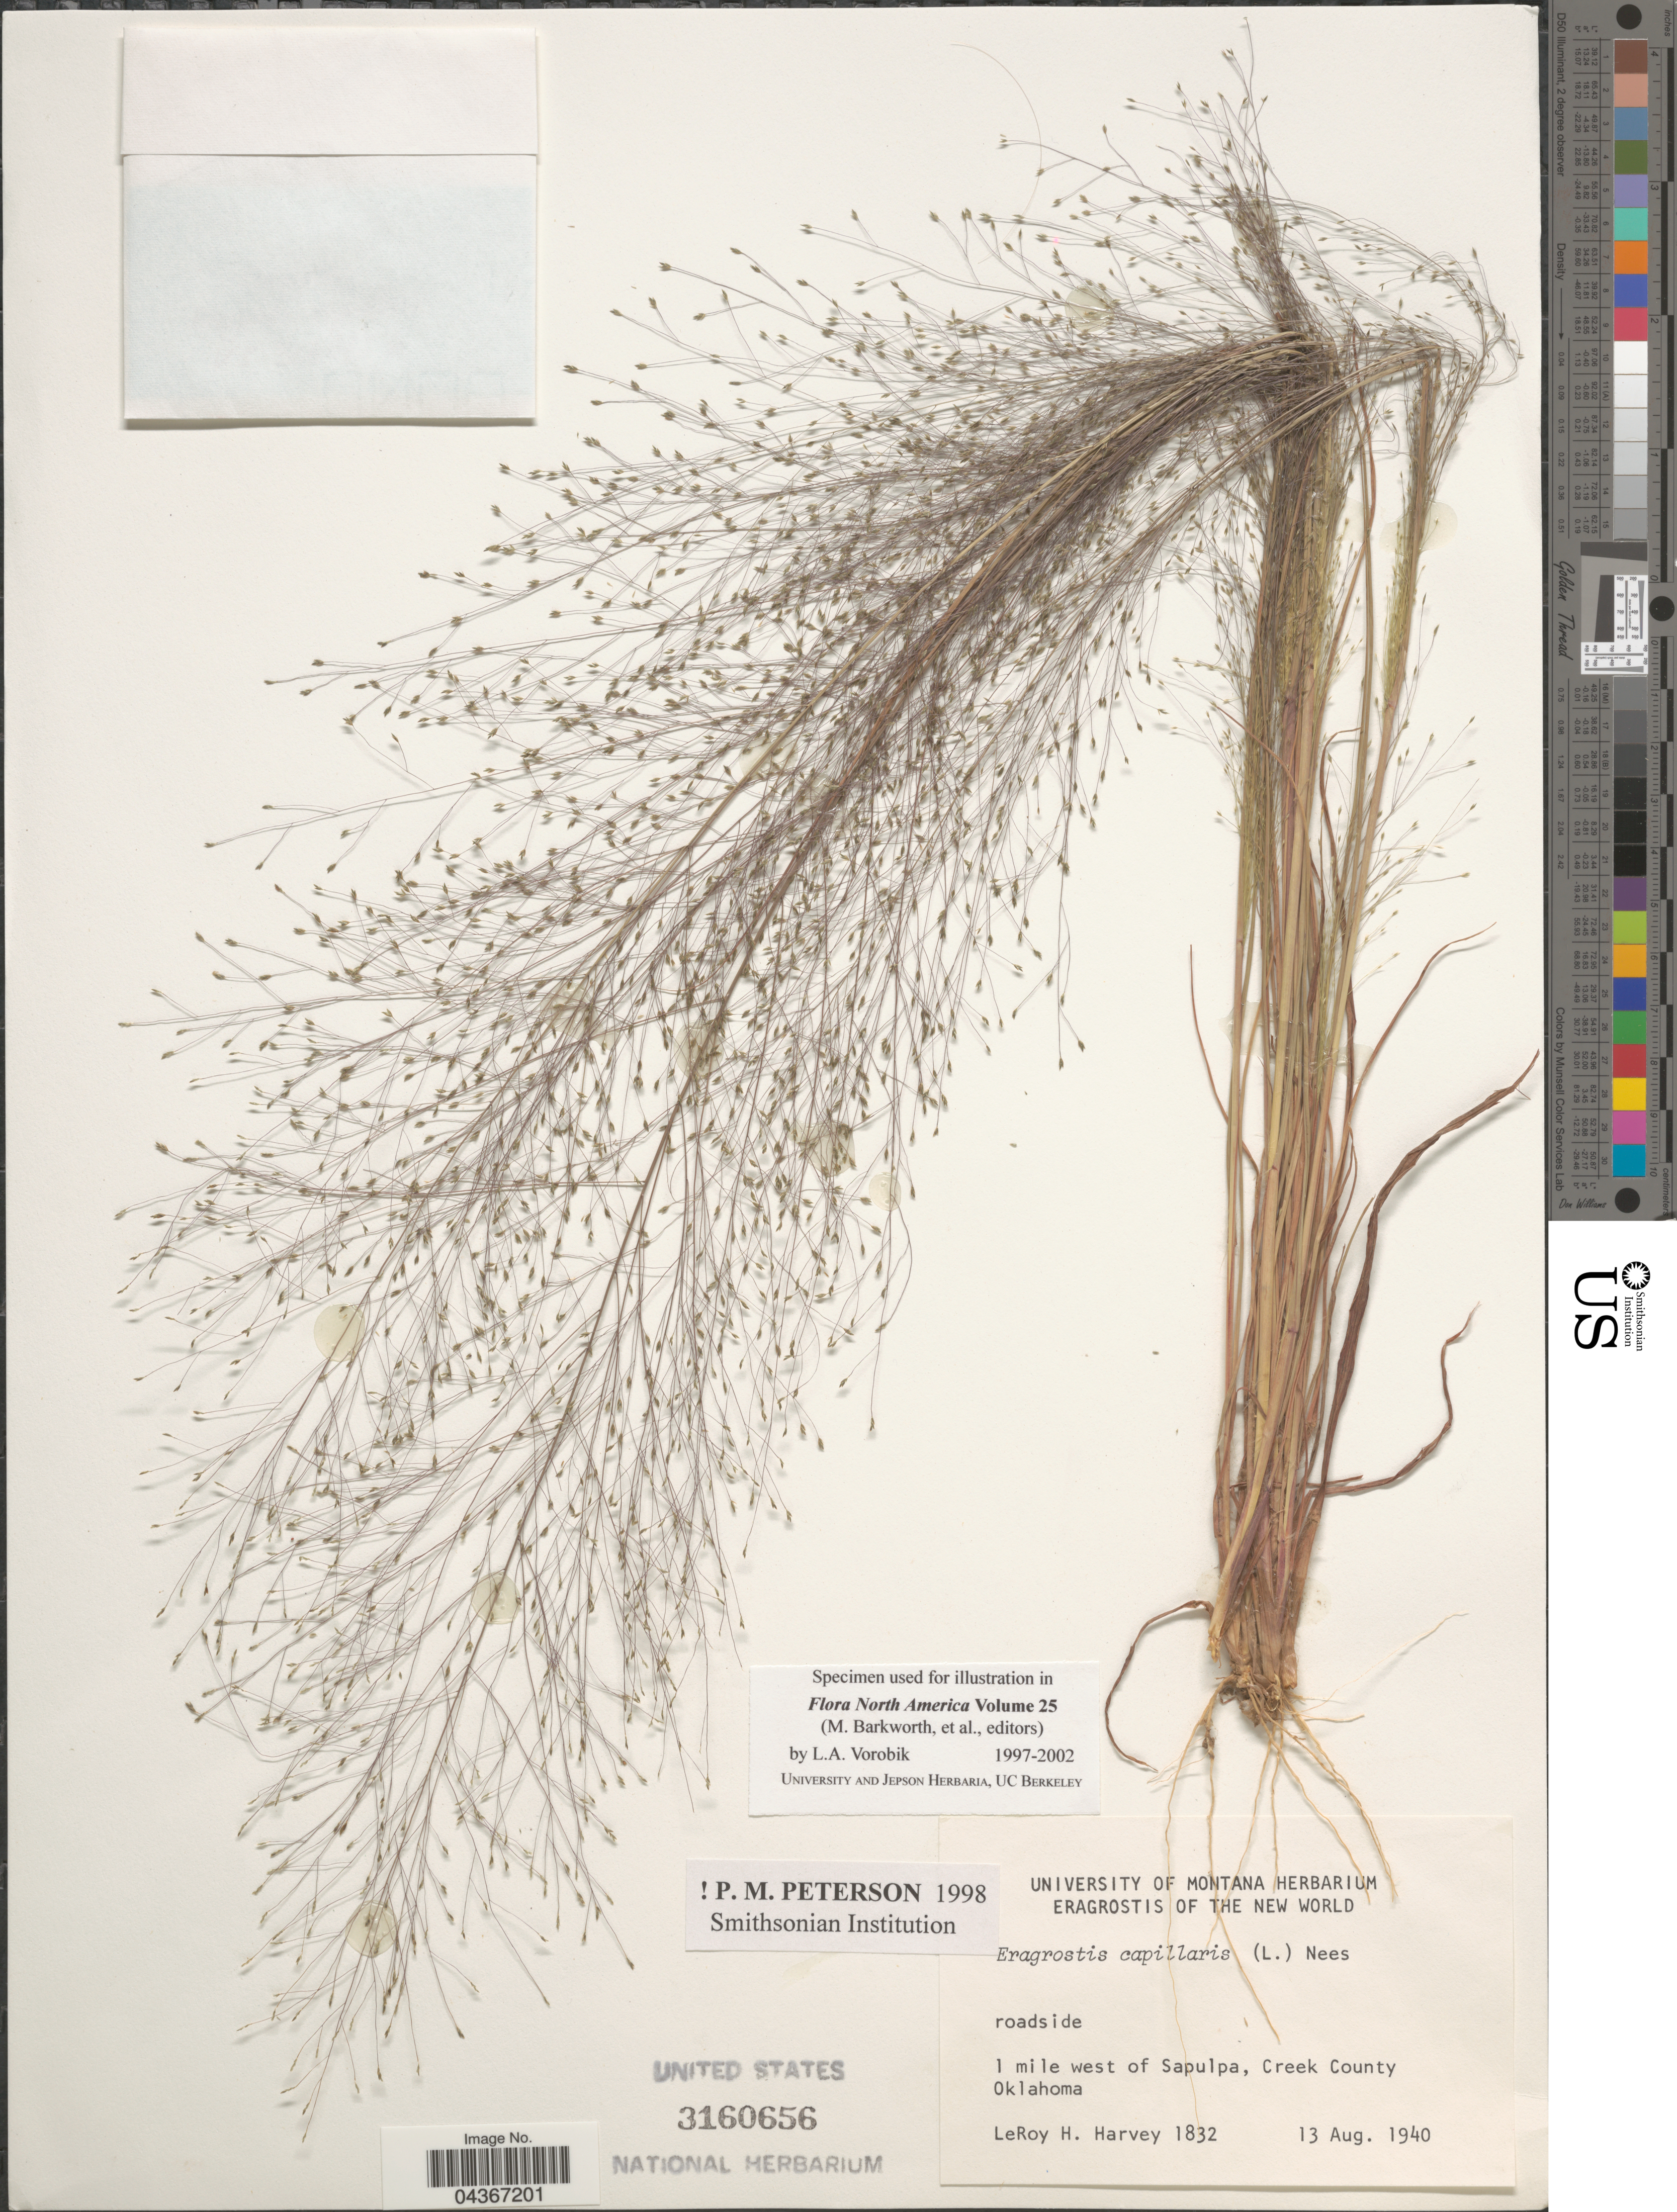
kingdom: Plantae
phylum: Tracheophyta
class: Liliopsida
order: Poales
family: Poaceae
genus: Eragrostis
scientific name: Eragrostis capillaris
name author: (L.) Nees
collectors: L. H. Harvey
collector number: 1832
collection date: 1940-08-13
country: United States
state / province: Oklahoma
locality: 1 mile west of Sapulpa, Creek County.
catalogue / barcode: US 3160656